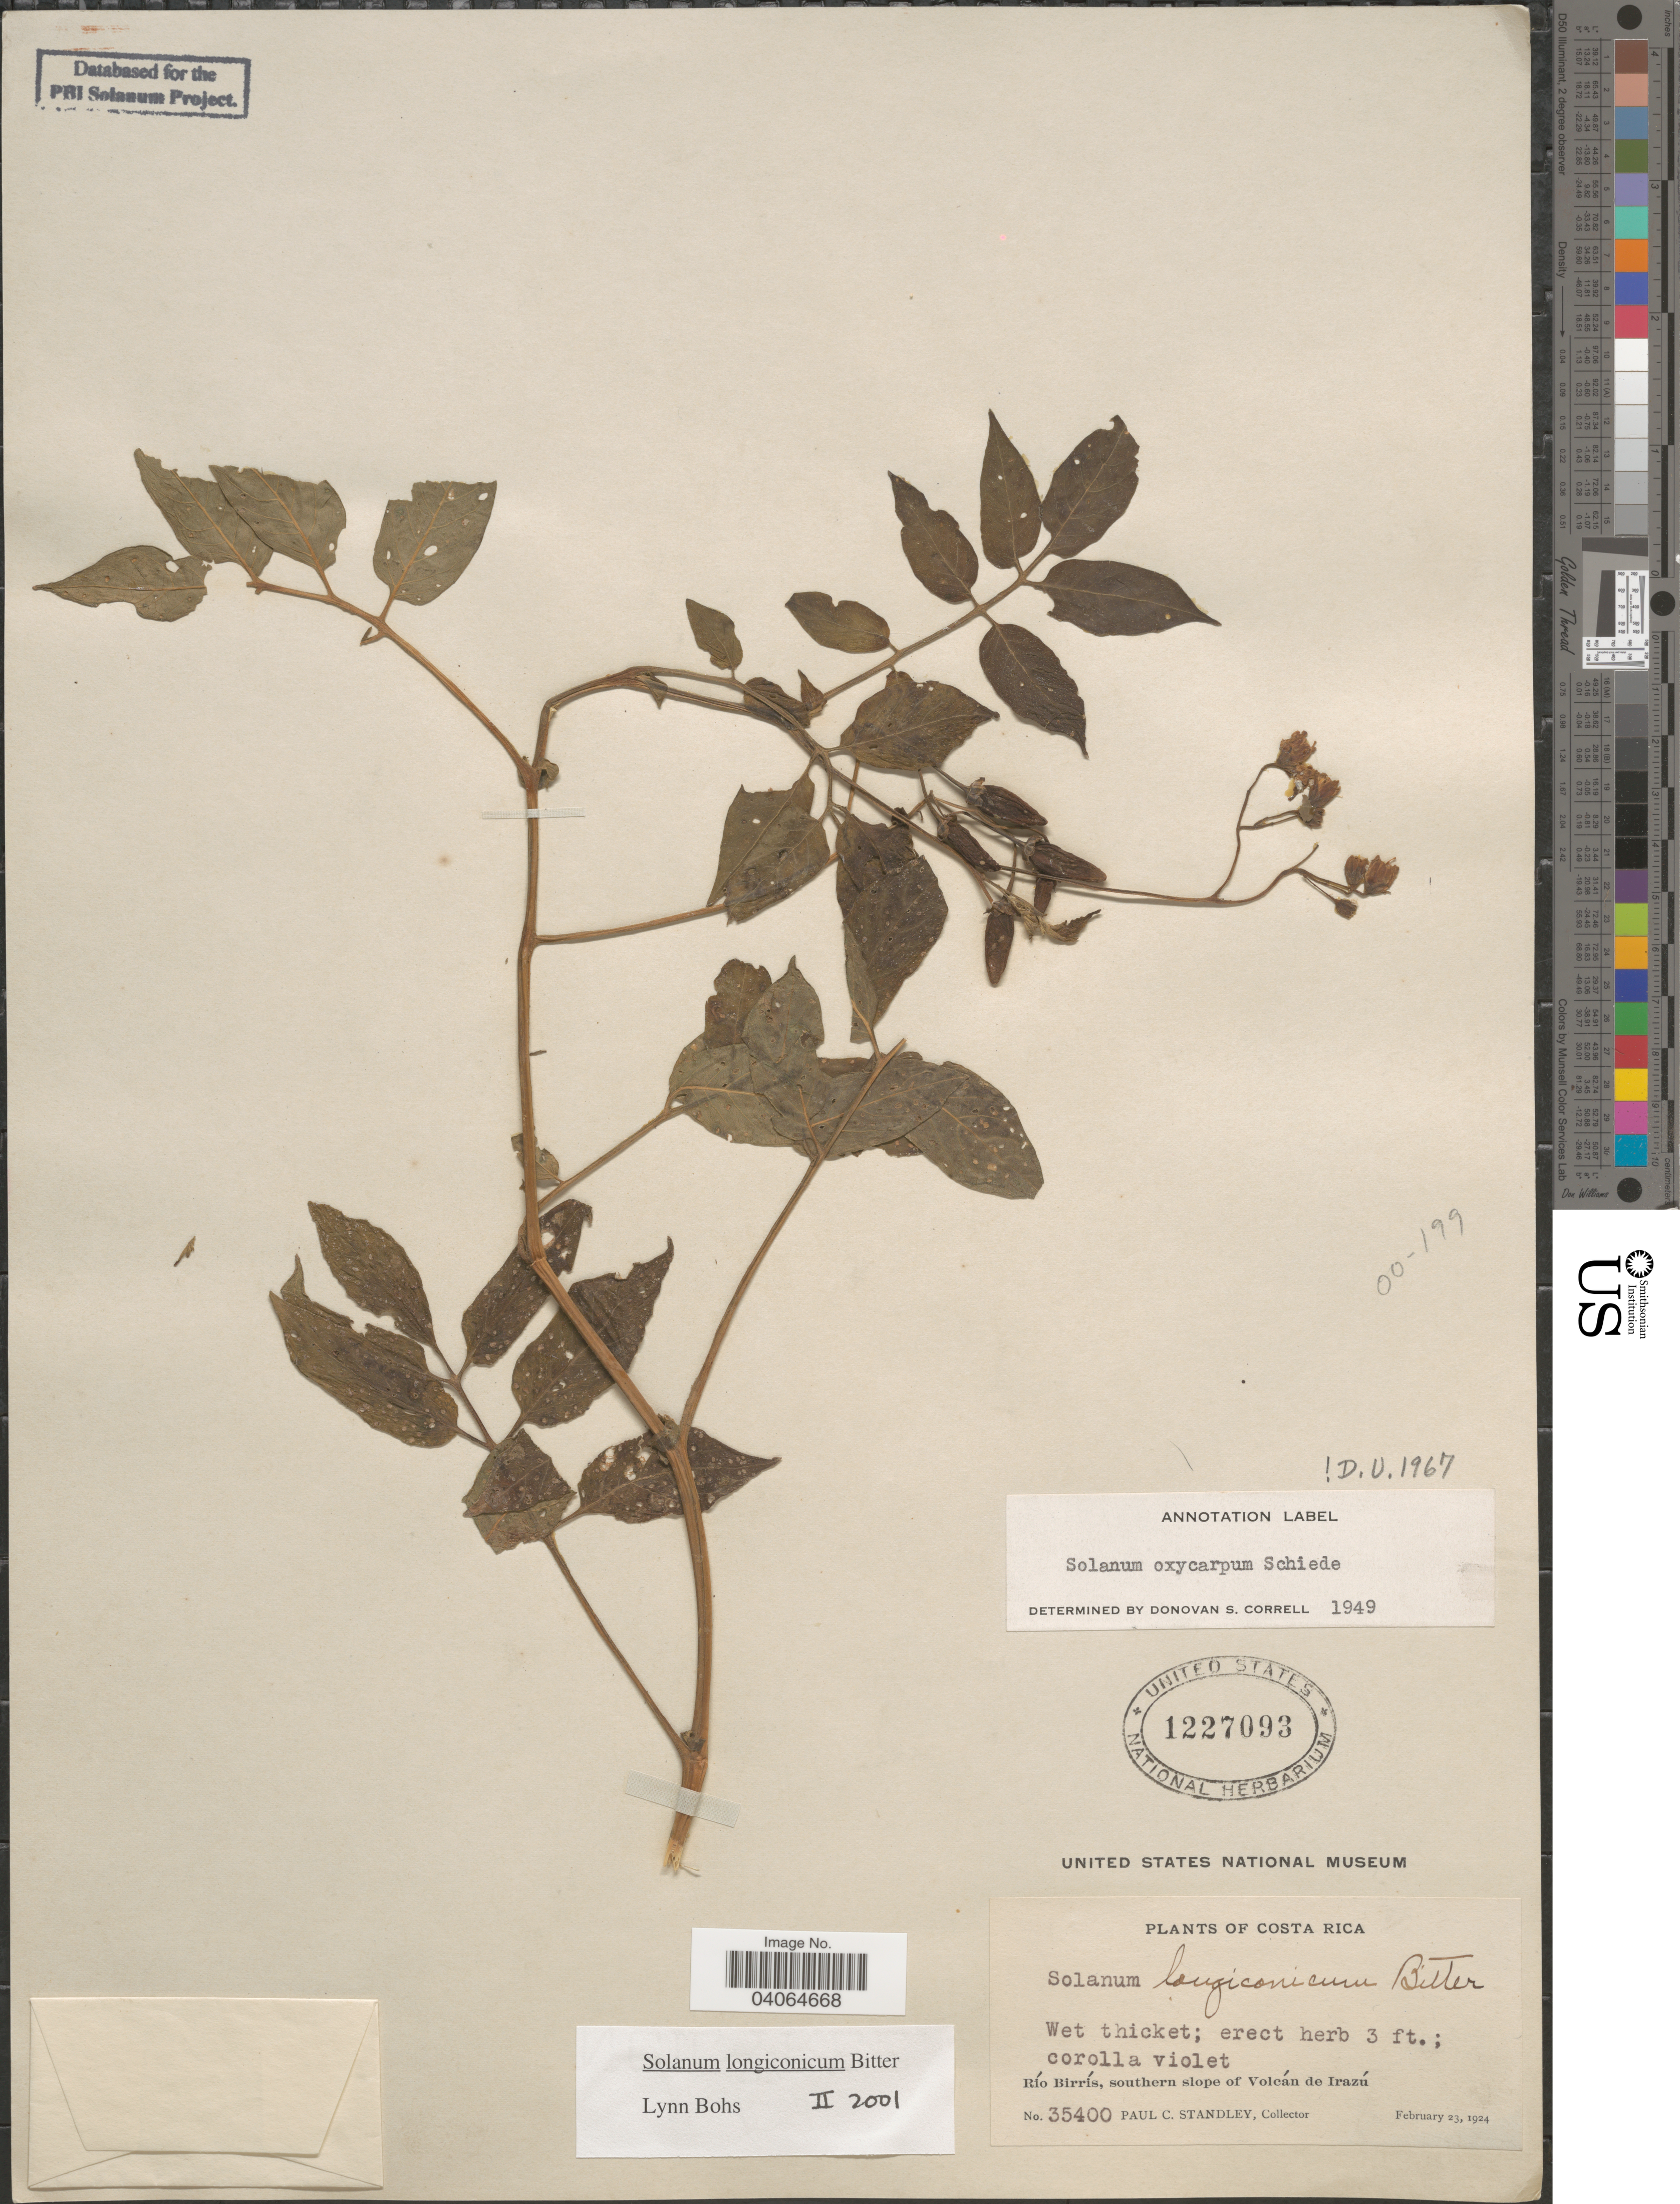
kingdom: Plantae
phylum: Tracheophyta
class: Magnoliopsida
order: Solanales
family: Solanaceae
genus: Solanum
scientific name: Solanum longiconicum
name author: Bitter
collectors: P. C. Standley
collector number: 35400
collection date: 1924-02-23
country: Costa Rica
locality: Río Birrís, southern slope of Volcán de Irazú.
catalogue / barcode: US 1227093